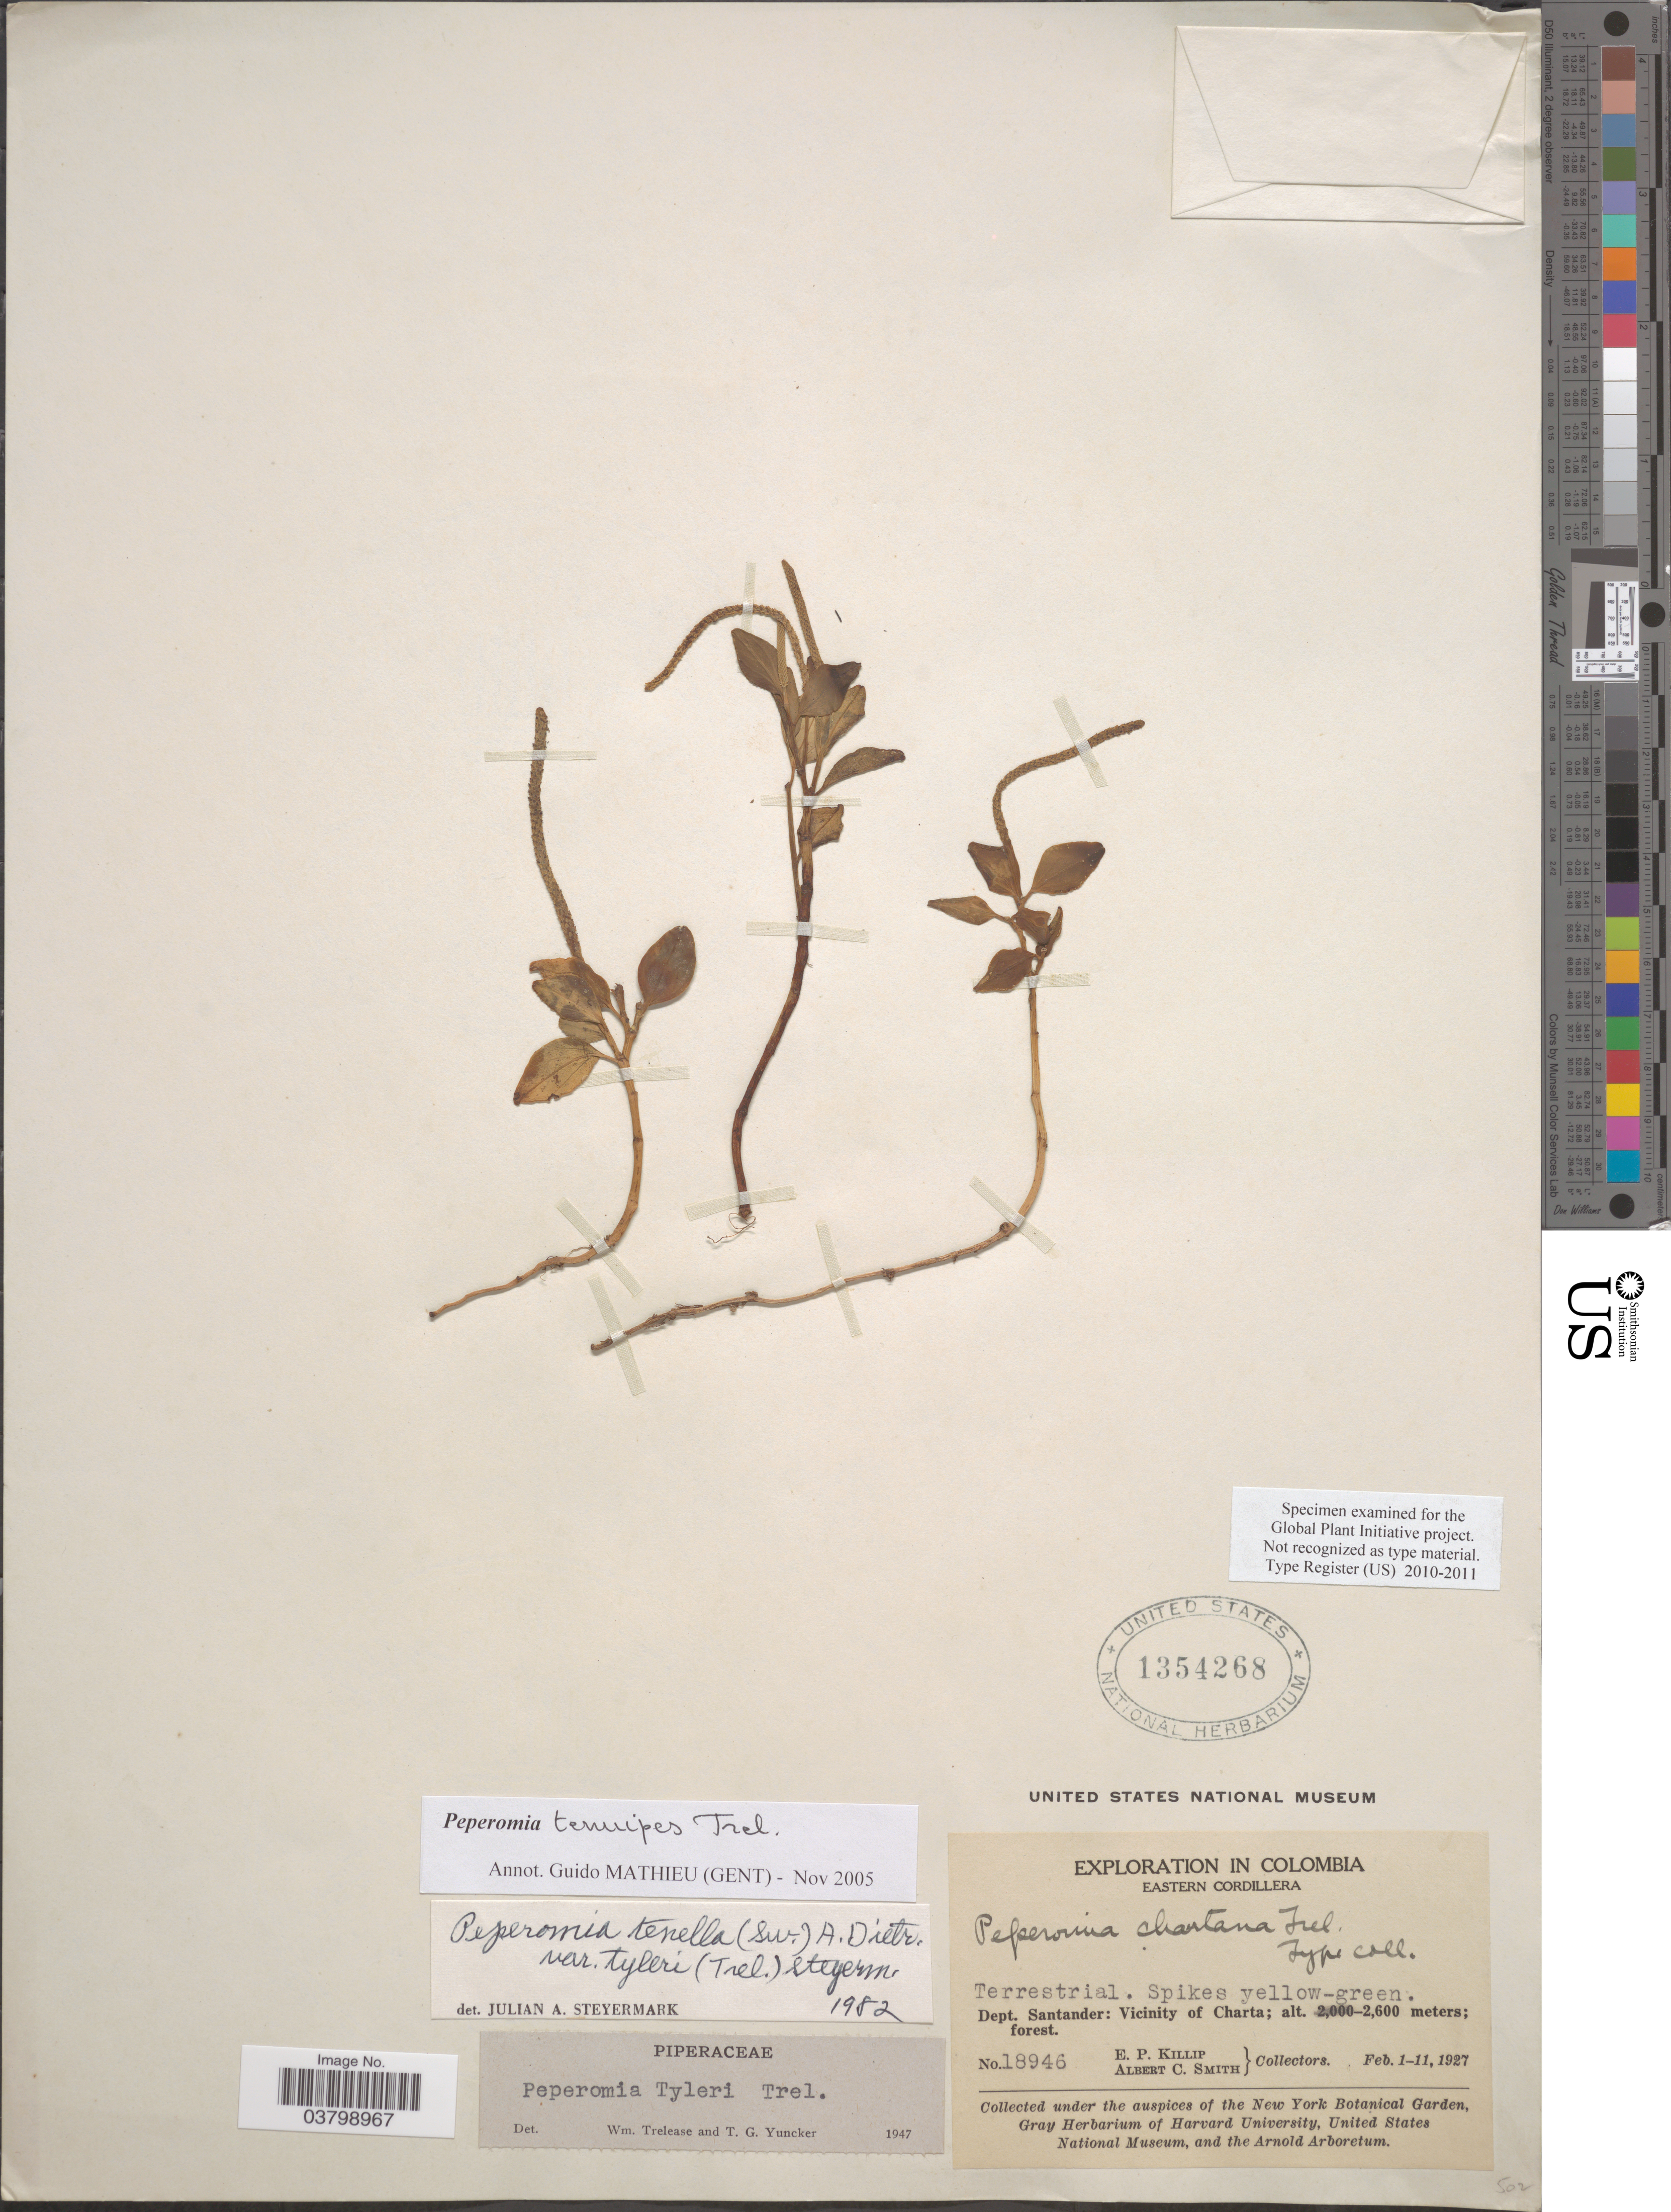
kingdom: Plantae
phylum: Tracheophyta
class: Magnoliopsida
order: Piperales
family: Piperaceae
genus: Peperomia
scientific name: Peperomia tyleri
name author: Trel.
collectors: E. P. Killip & A. C. Smith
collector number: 18946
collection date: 1927-02-01/1927-02-11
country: Colombia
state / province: Santander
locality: Eastern Cordillera. Dept. Santander: Vicinity of Charta.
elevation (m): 2600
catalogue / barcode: US 1354268